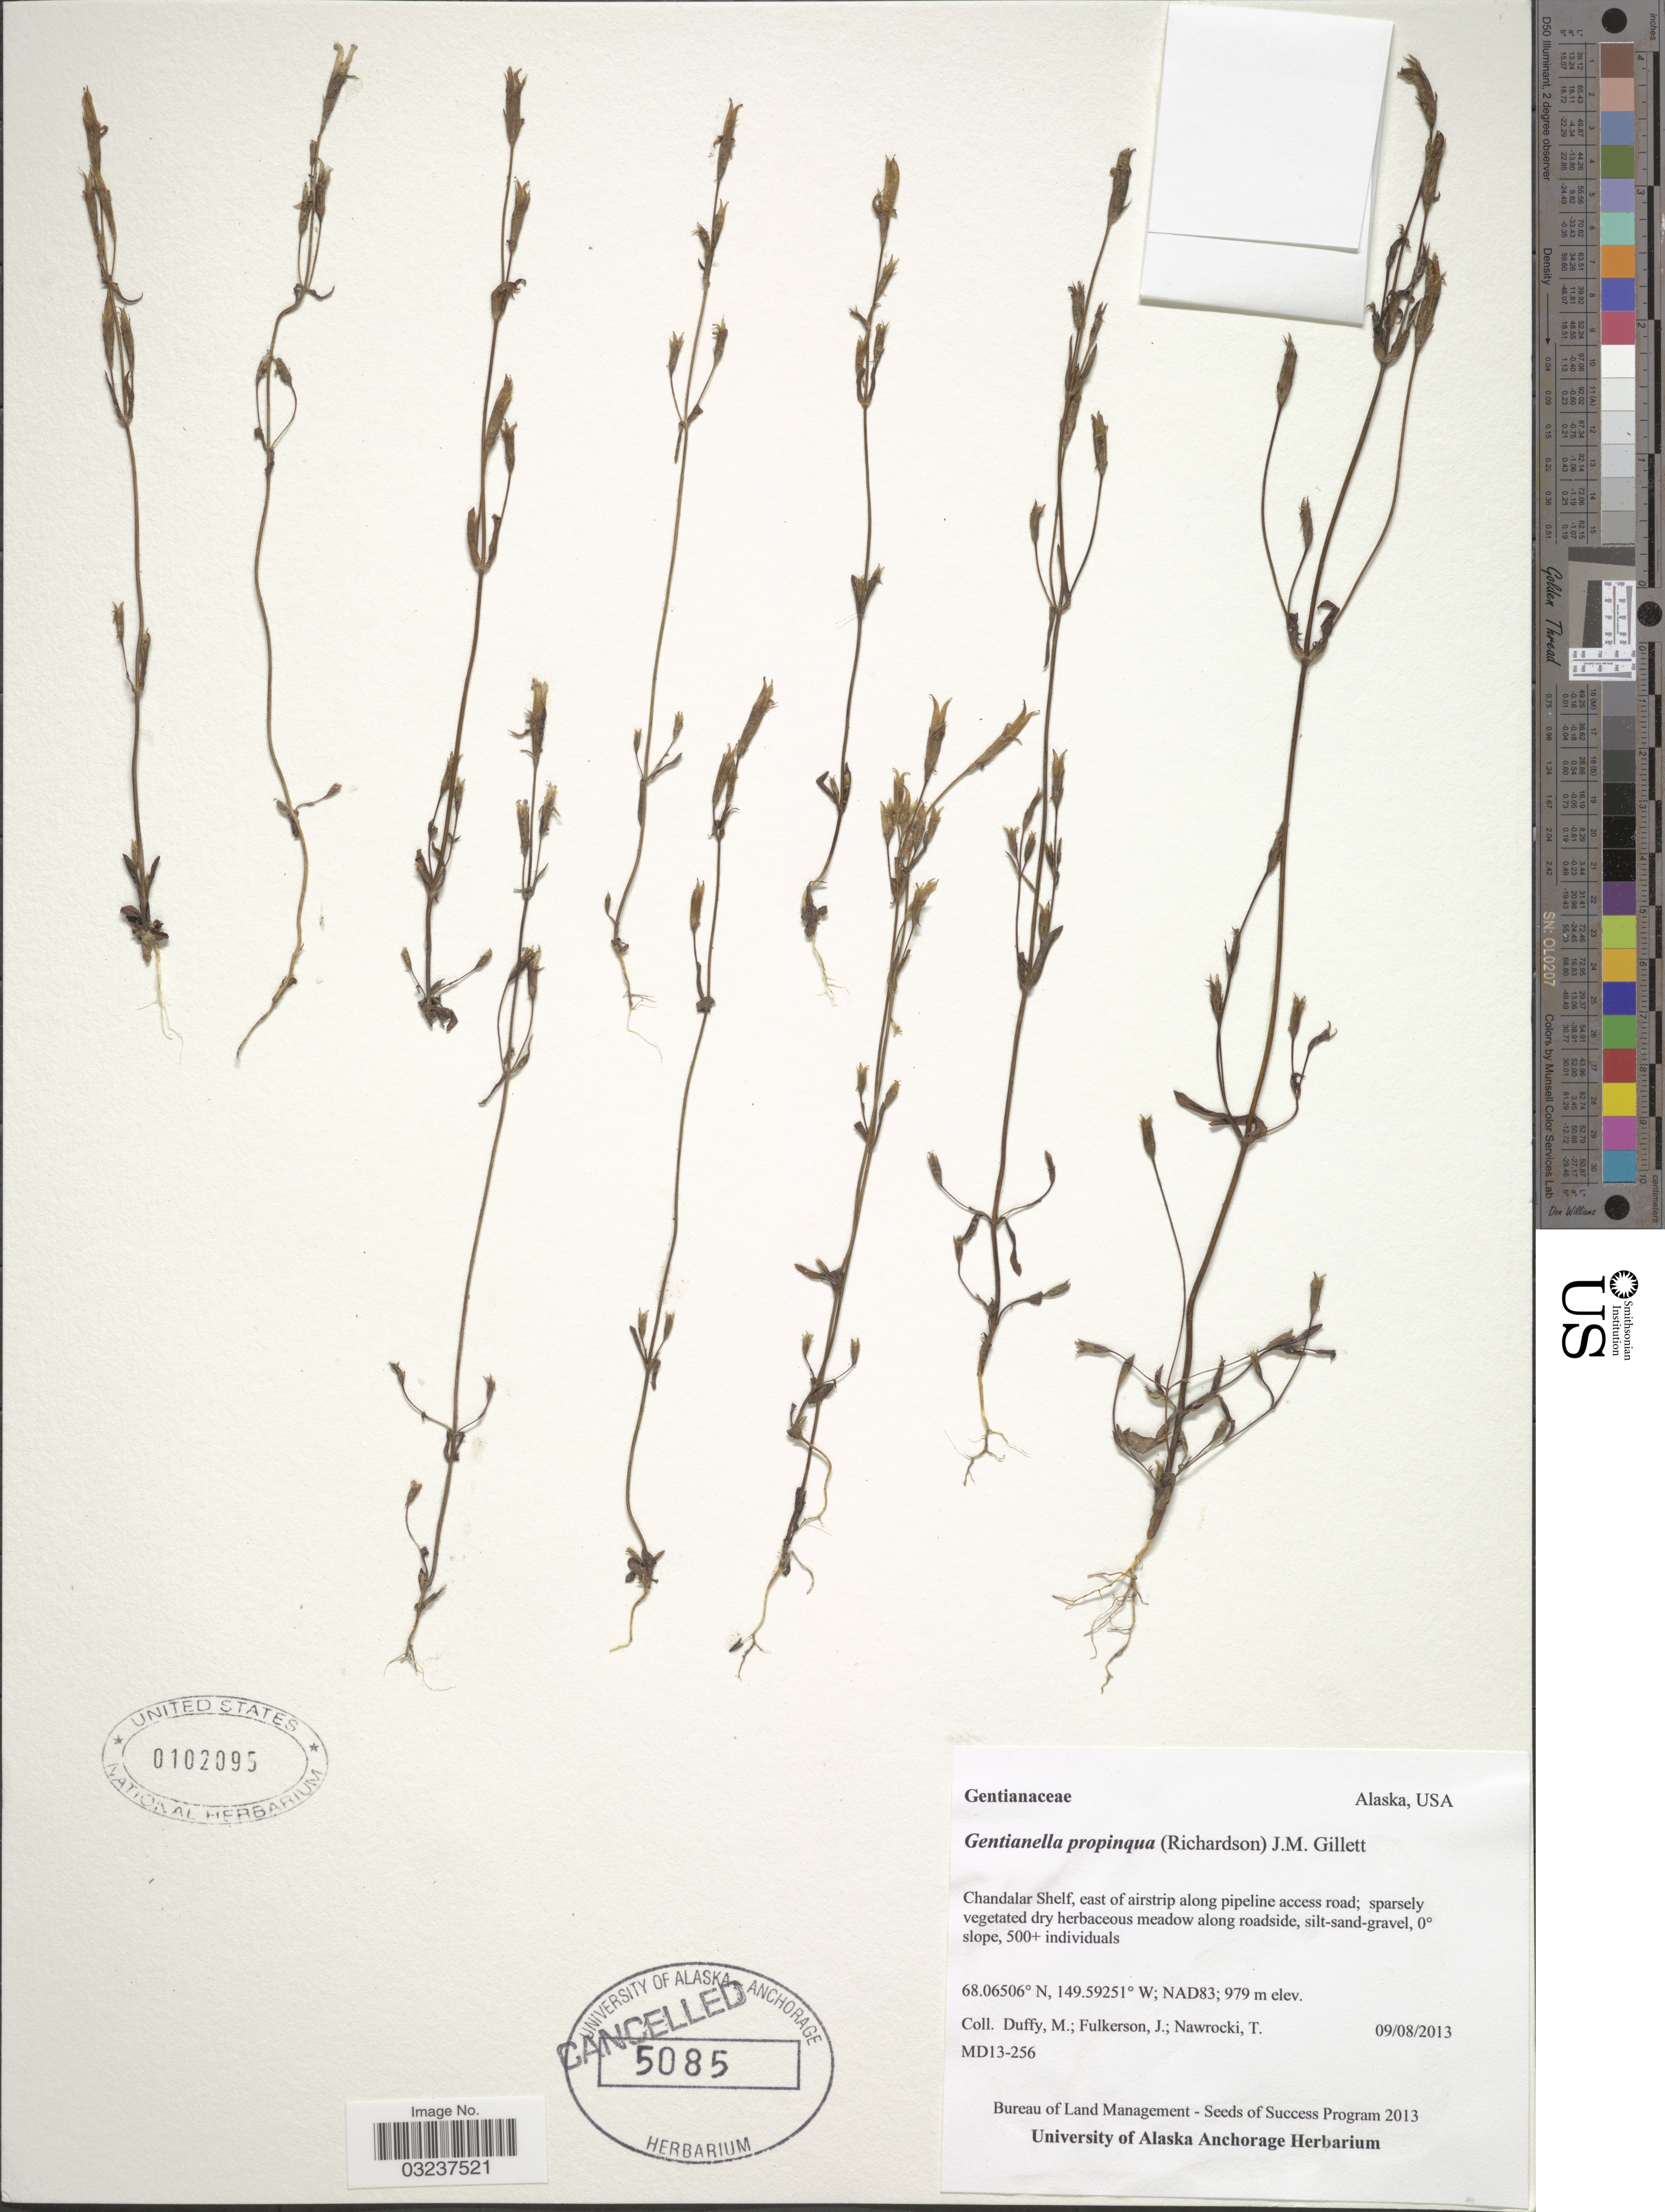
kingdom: Plantae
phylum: Tracheophyta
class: Magnoliopsida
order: Gentianales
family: Gentianaceae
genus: Gentianella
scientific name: Gentianella propinqua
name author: (Richardson) J.M. Gillett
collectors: M. Duffy, J. Fulkerson & T. Nawrocki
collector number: MD13-256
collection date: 2013-09-08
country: United States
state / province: Alaska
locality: Chandalar Shelf, east of airstrip along pipeline access road. NAD83.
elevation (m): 979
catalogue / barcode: US 102095